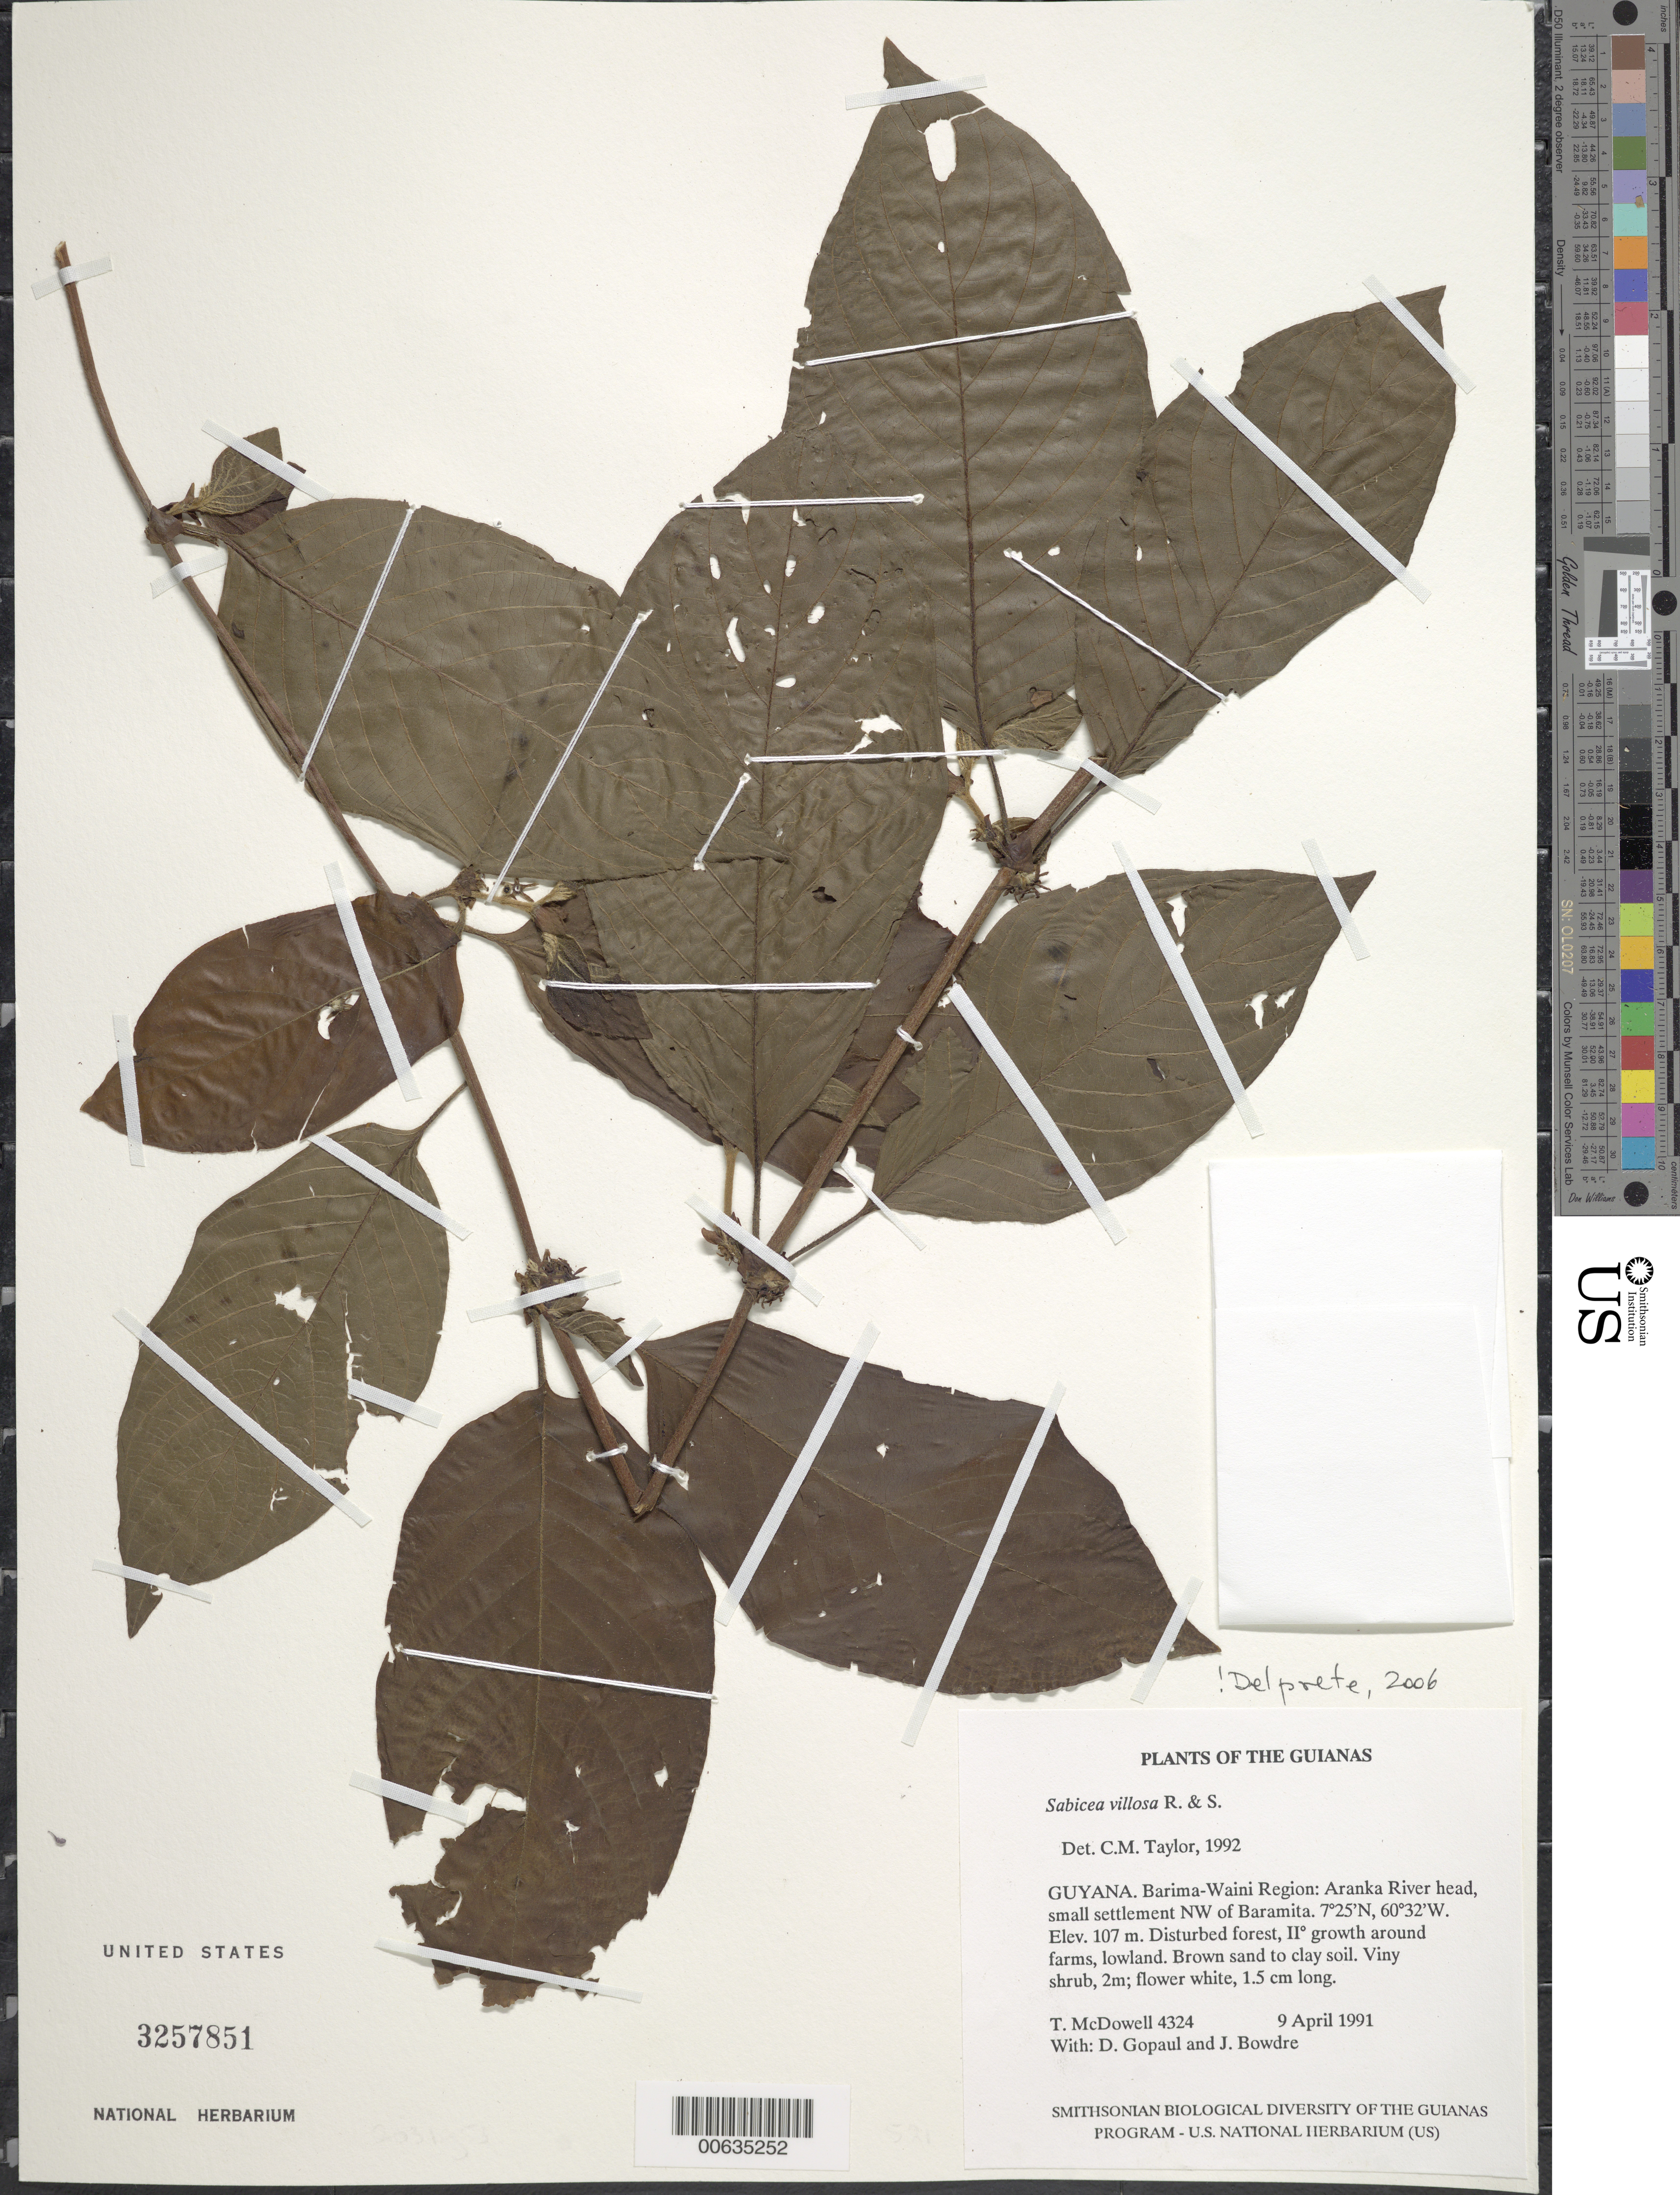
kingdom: Plantae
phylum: Tracheophyta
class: Magnoliopsida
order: Gentianales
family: Rubiaceae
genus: Sabicea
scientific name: Sabicea glabrescens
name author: Benth.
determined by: Delprete, P. G., Herb. de Guyane Cay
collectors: T. McDowell, D. Gopaul & J. Bowdre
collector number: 4324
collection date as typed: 9 April 1991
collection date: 1991-04-09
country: Guyana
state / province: Barima-Waini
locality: Aranka River head, small settlement NW of Baramita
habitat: Disturbed forest, secondary growth around farms, lowland. Brown sand to clay soil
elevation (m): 107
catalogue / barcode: US 3257851